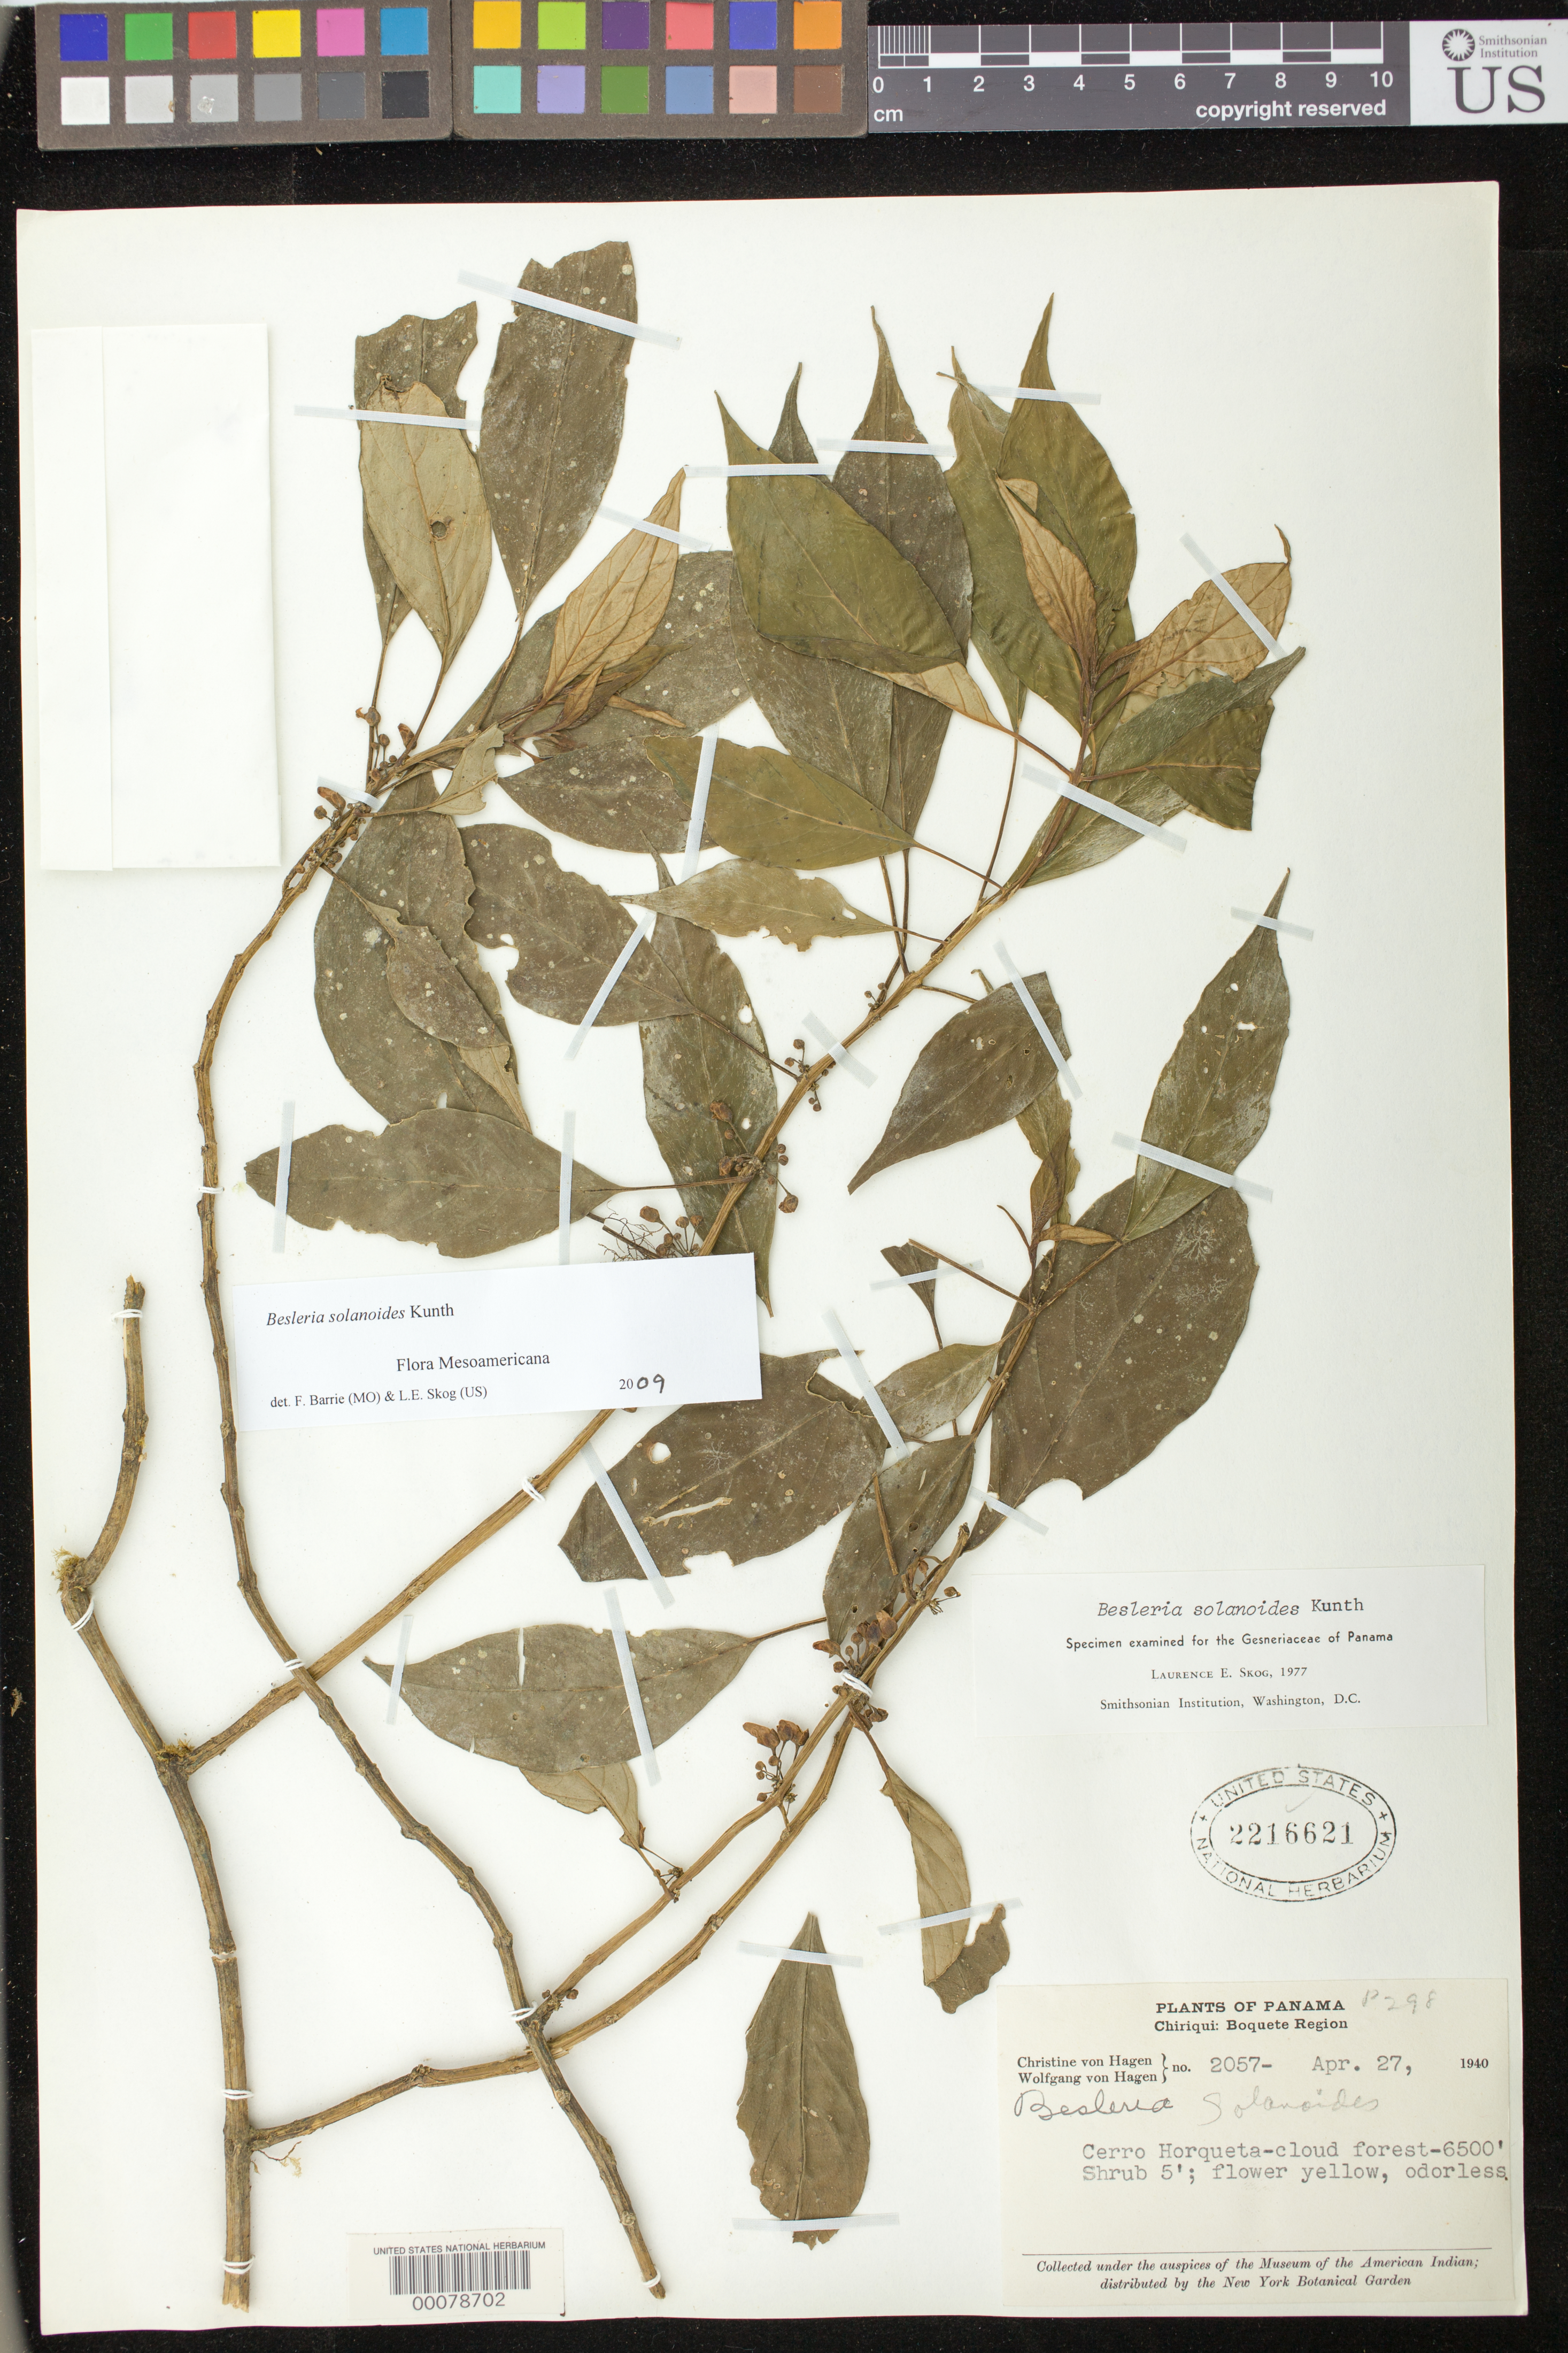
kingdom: Plantae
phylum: Tracheophyta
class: Magnoliopsida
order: Lamiales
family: Gesneriaceae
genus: Besleria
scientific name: Besleria solanoides var. solanoides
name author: Kunth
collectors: E. Groff & W. von Hagen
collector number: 2057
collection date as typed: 27 Apr 1940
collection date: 1940-04-27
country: Panama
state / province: Chiriquí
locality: Cerro Horqueta, Boquete region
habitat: Cloud forest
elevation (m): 1981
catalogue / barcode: US 2216621